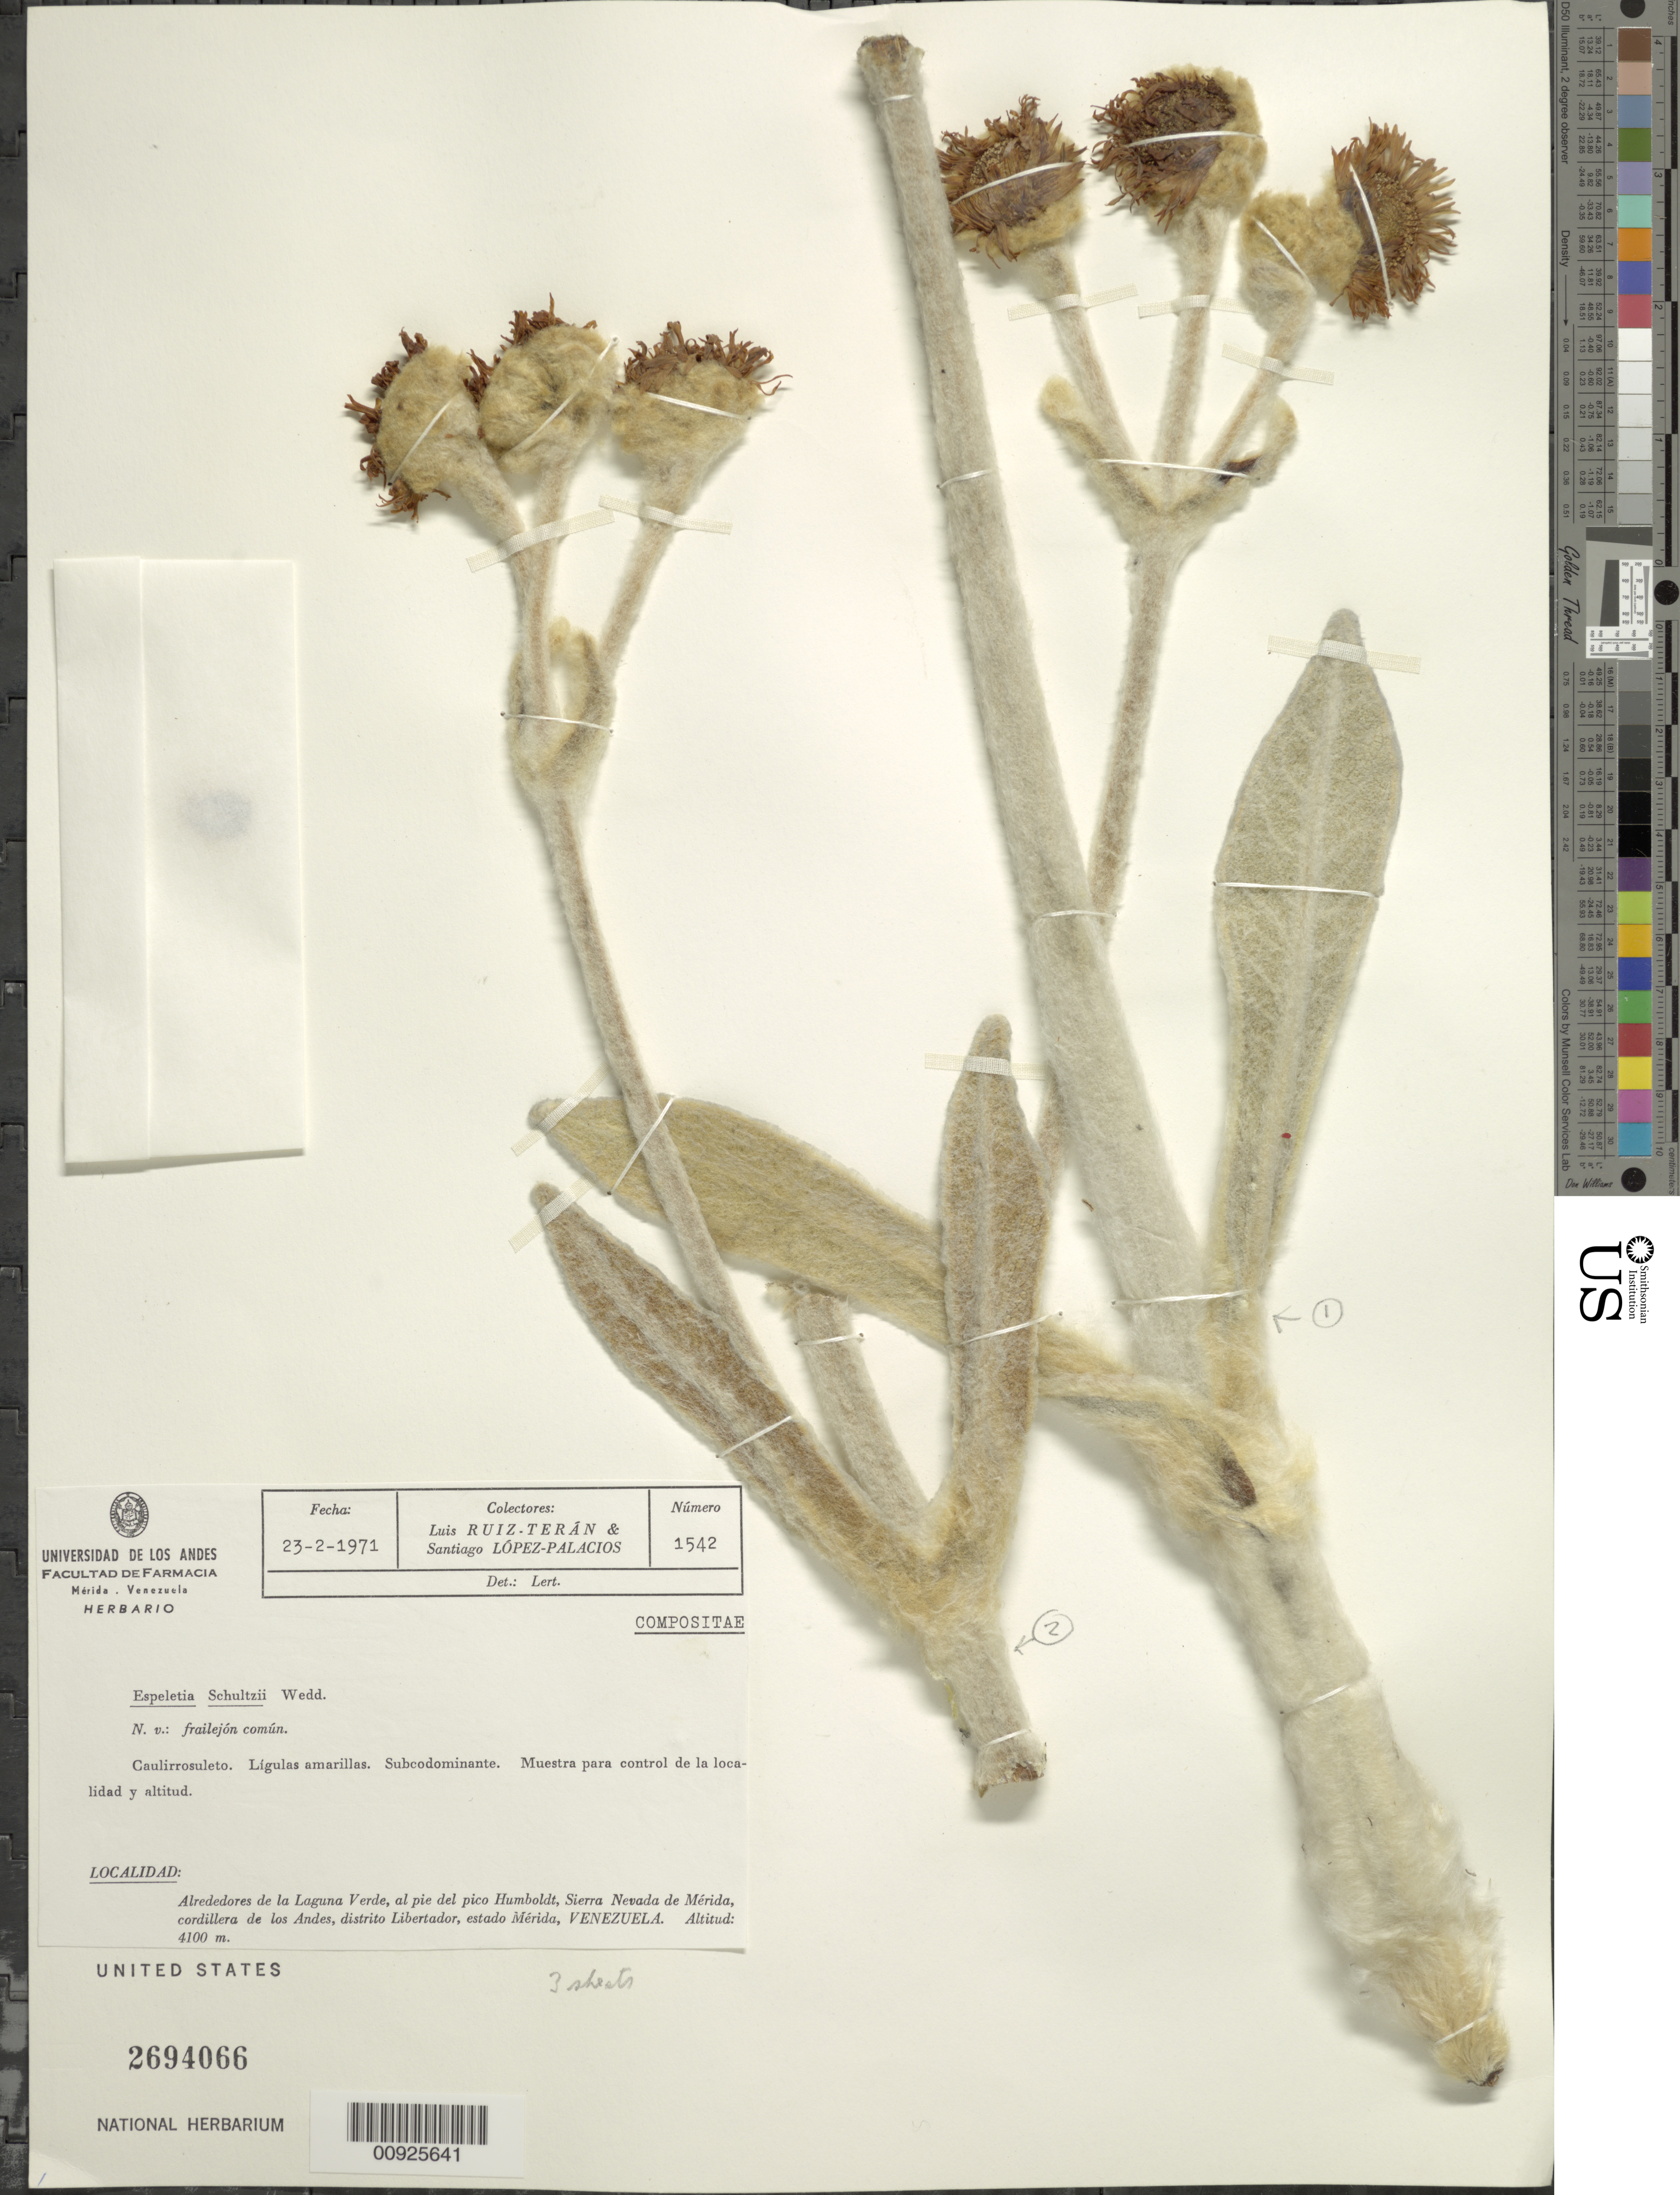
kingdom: Plantae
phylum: Tracheophyta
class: Magnoliopsida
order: Asterales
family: Asteraceae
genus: Espeletia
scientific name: Espeletia schultzii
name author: Wedd.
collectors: L. E. Ruíz-Terán & S. López-Palacios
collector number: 1542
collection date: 1971-02-23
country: Venezuela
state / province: Mérida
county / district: Libertador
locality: Alrededores de la Laguna Verde, al pie del pico Humboldt, Sierra Nevada de Mérida, cordillera de los Andes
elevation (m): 4100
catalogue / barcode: US 2694066